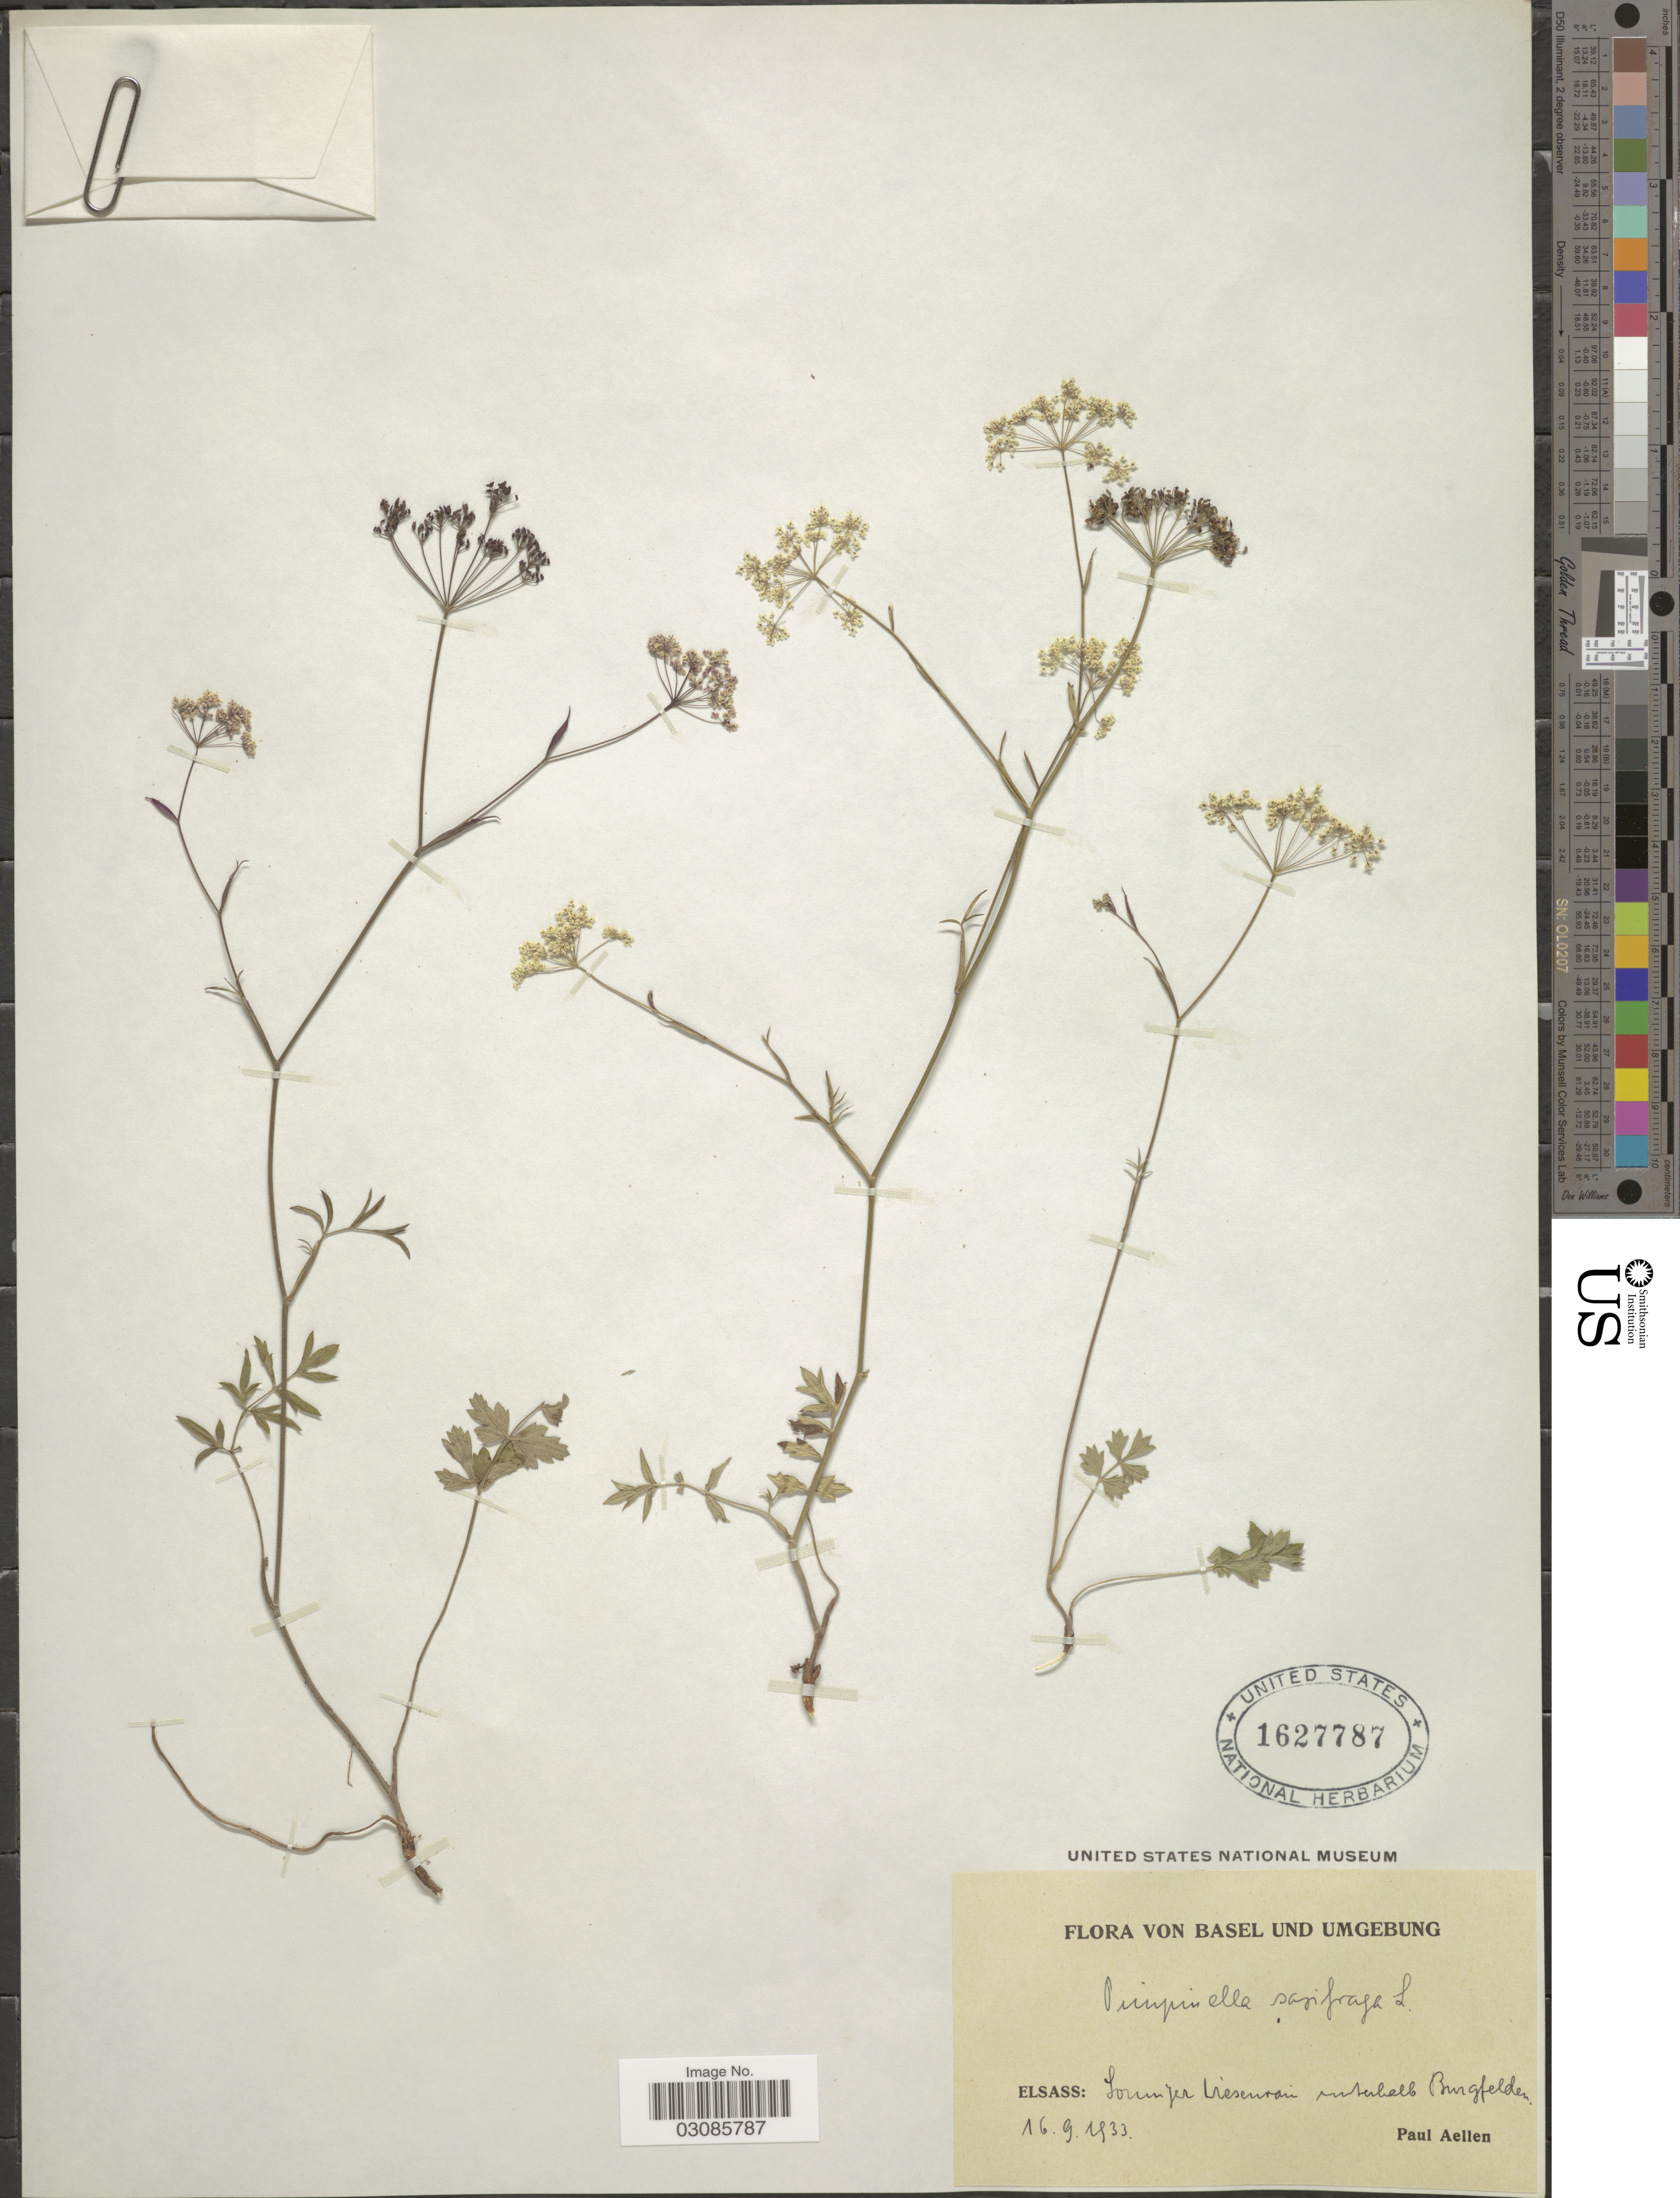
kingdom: Plantae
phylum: Tracheophyta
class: Magnoliopsida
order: Apiales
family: Apiaceae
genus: Pimpinella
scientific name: Pimpinella saxifraga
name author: L.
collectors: P. Aellen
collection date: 1933-09-16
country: Switzerland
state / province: Basel-Stadt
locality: Von Basel und Umgebung. Elsass: below Burgfelden.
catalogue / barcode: US 1627787